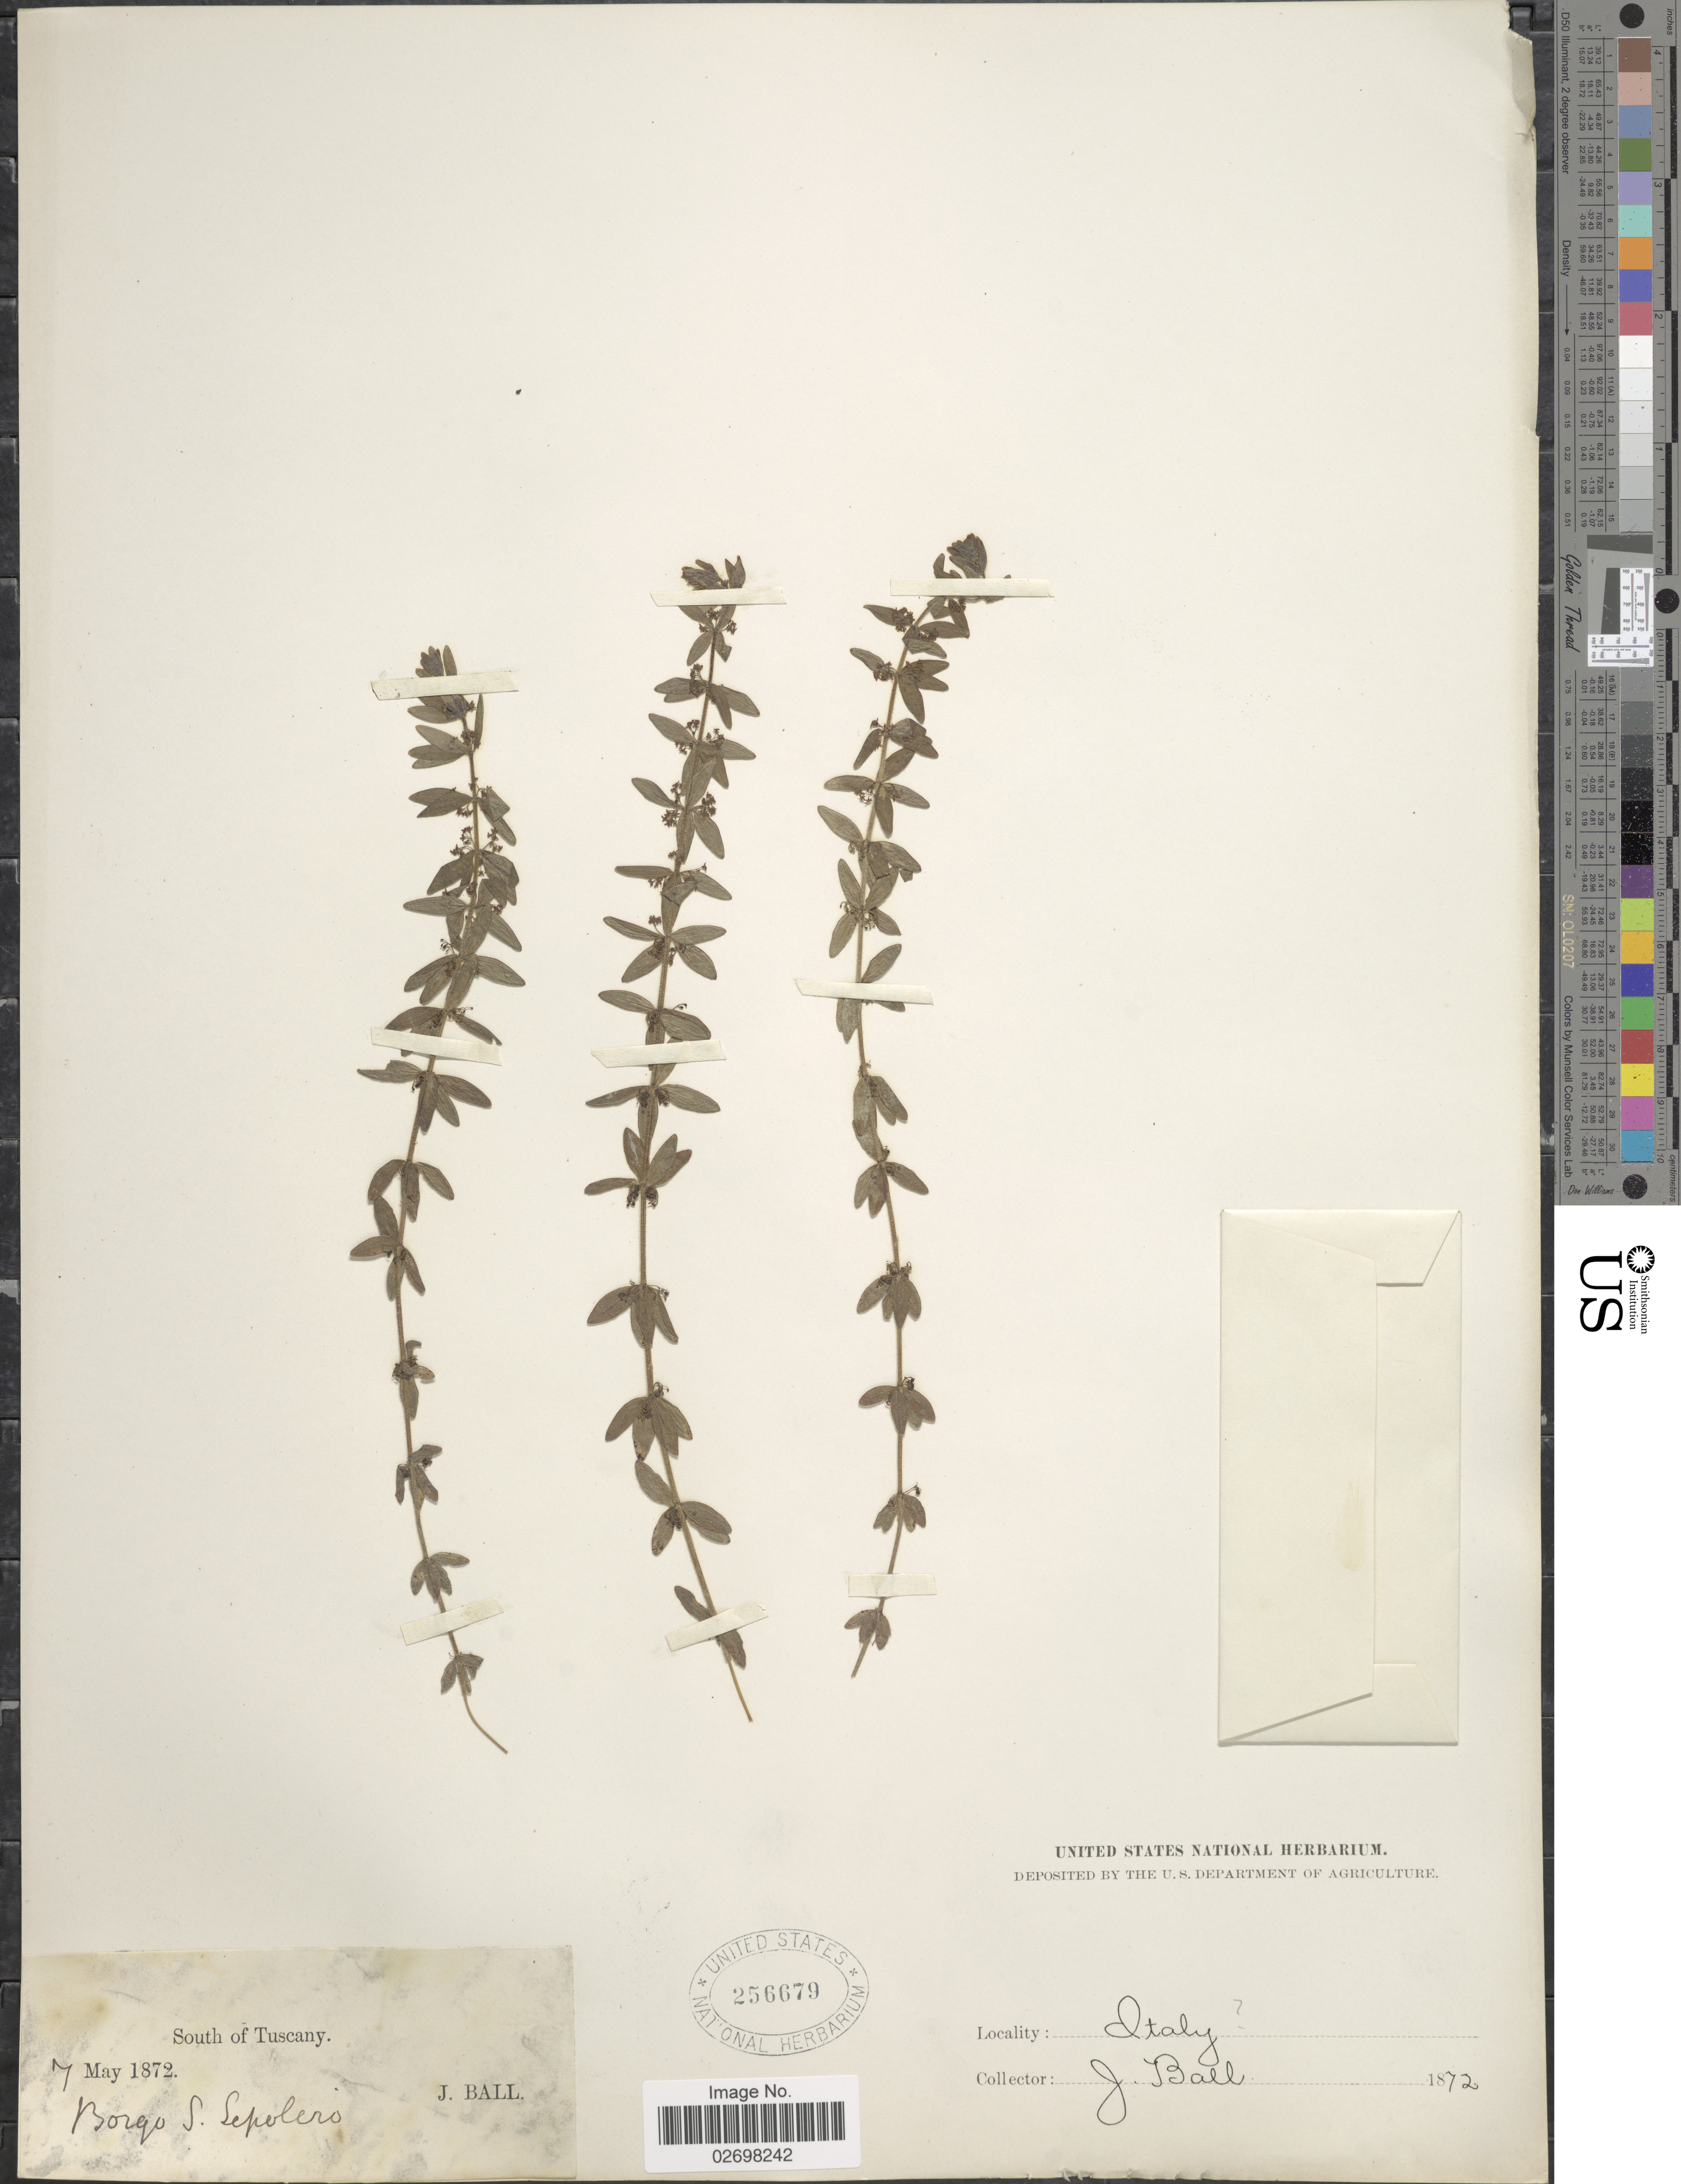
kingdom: Plantae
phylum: Tracheophyta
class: Magnoliopsida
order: Gentianales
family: Rubiaceae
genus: Galium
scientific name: Galium sp.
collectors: J. Ball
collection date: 1872-05-07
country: Italy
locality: South of Tuscany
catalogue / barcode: US 256679